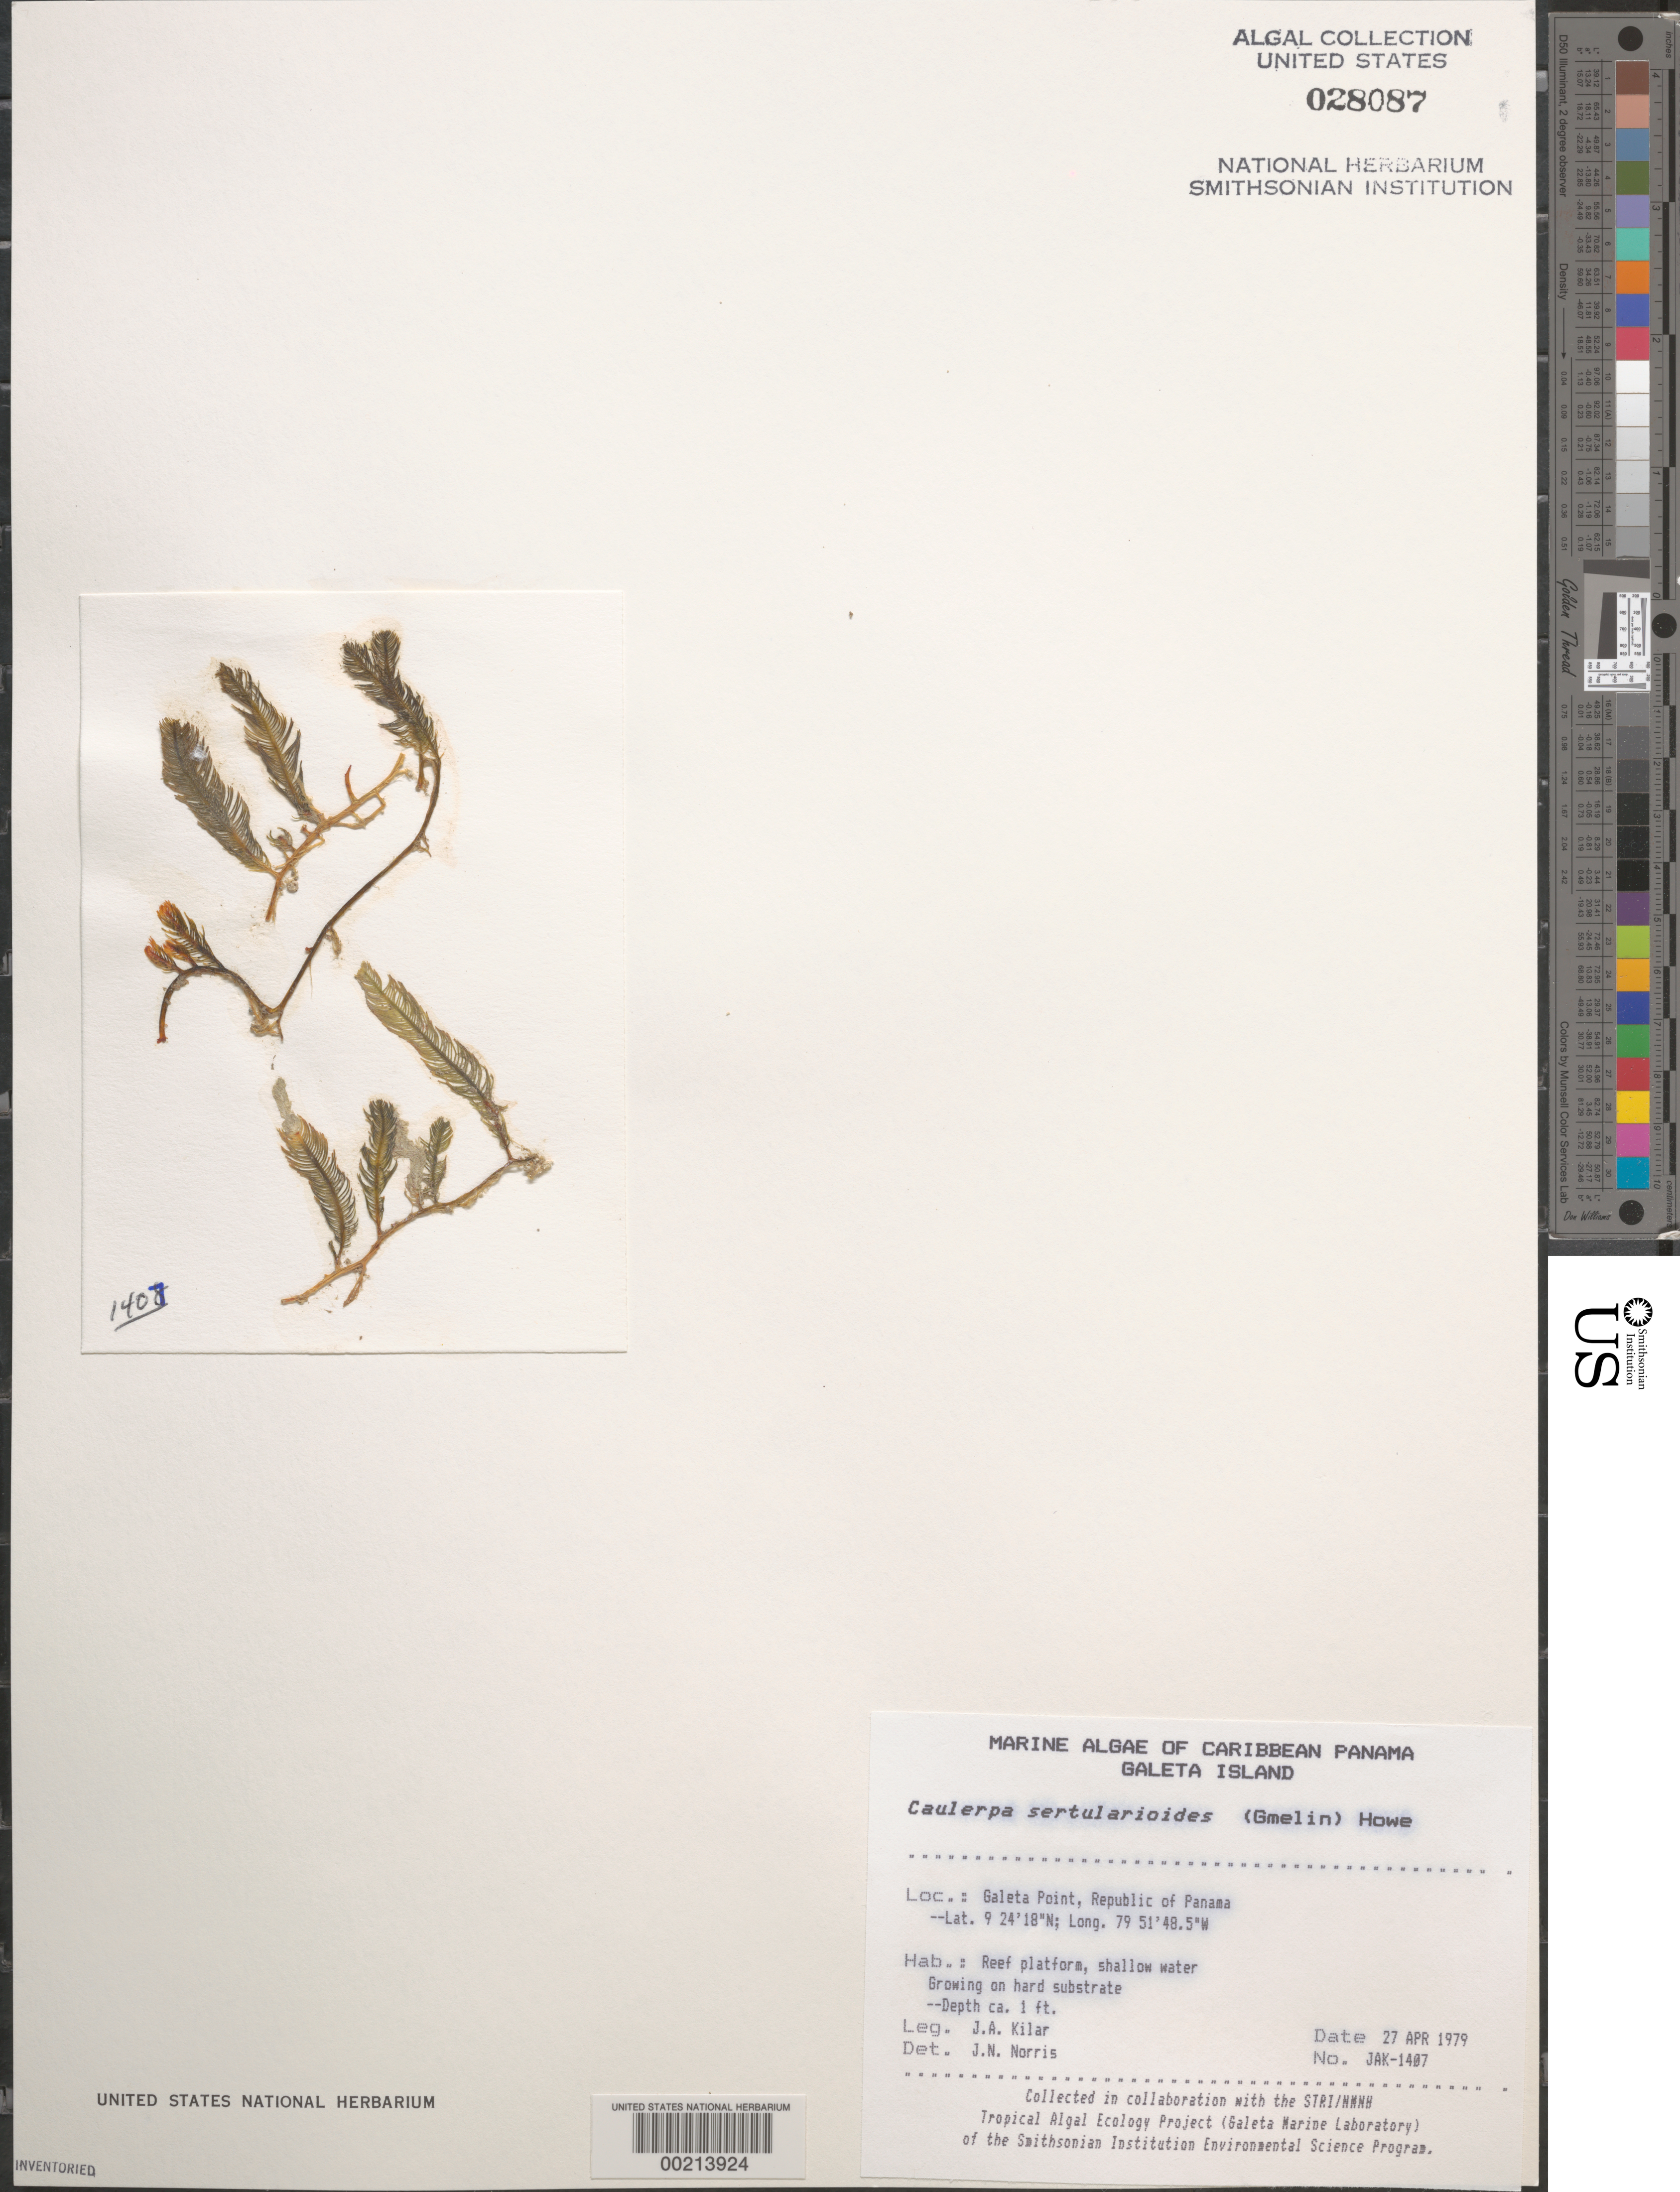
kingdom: Plantae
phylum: Chlorophyta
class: Ulvophyceae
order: Bryopsidales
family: Caulerpaceae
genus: Caulerpa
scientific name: Caulerpa sertularioides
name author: (S.G. Gmel.) M. Howe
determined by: Norris, James N.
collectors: J. A. Kilar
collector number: JAK-1407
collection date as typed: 27 Apr 1979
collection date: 1979-04-27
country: Panama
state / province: Colón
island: Galeta Island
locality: Galeta Point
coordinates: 9 24' 18" N, 79 51' 48.5" W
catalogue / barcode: US 28087